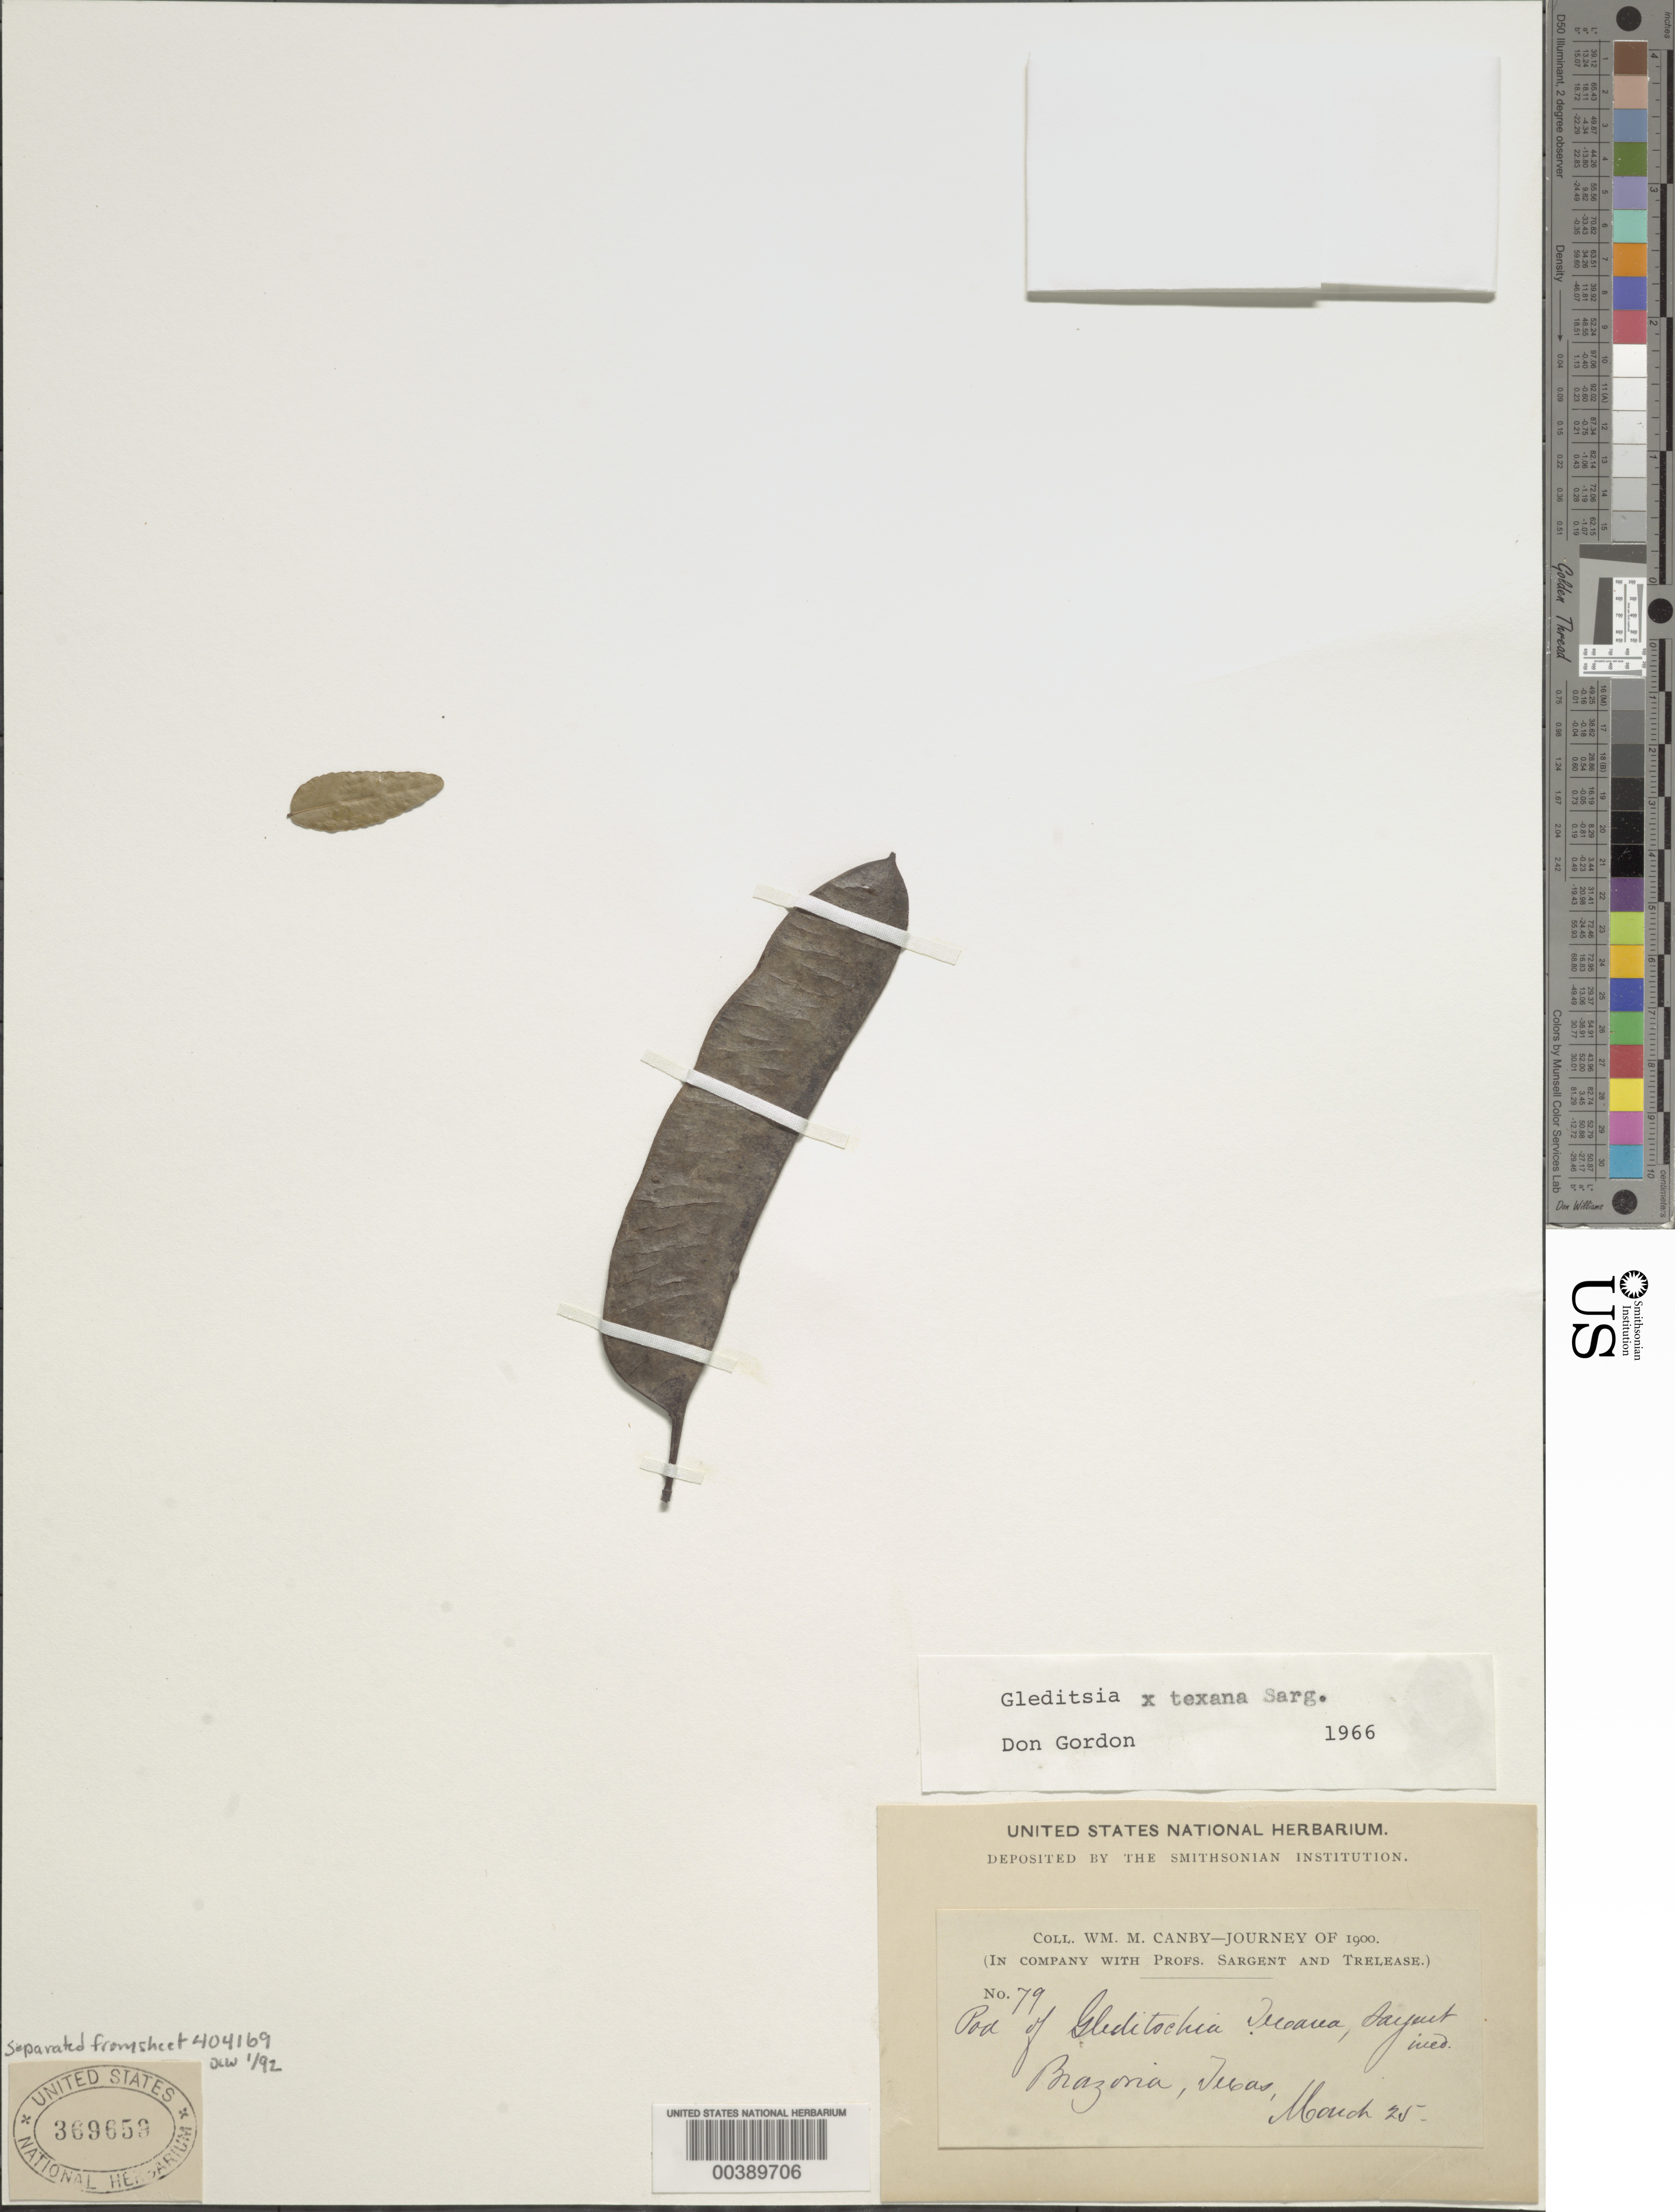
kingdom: Plantae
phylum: Tracheophyta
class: Magnoliopsida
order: Fabales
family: Fabaceae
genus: Gleditsia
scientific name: Gleditsia texana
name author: Sarg.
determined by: Gordon, Donald A.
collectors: W. M. Canby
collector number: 79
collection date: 1900-03-25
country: United States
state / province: Texas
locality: Brazoria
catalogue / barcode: US 369659